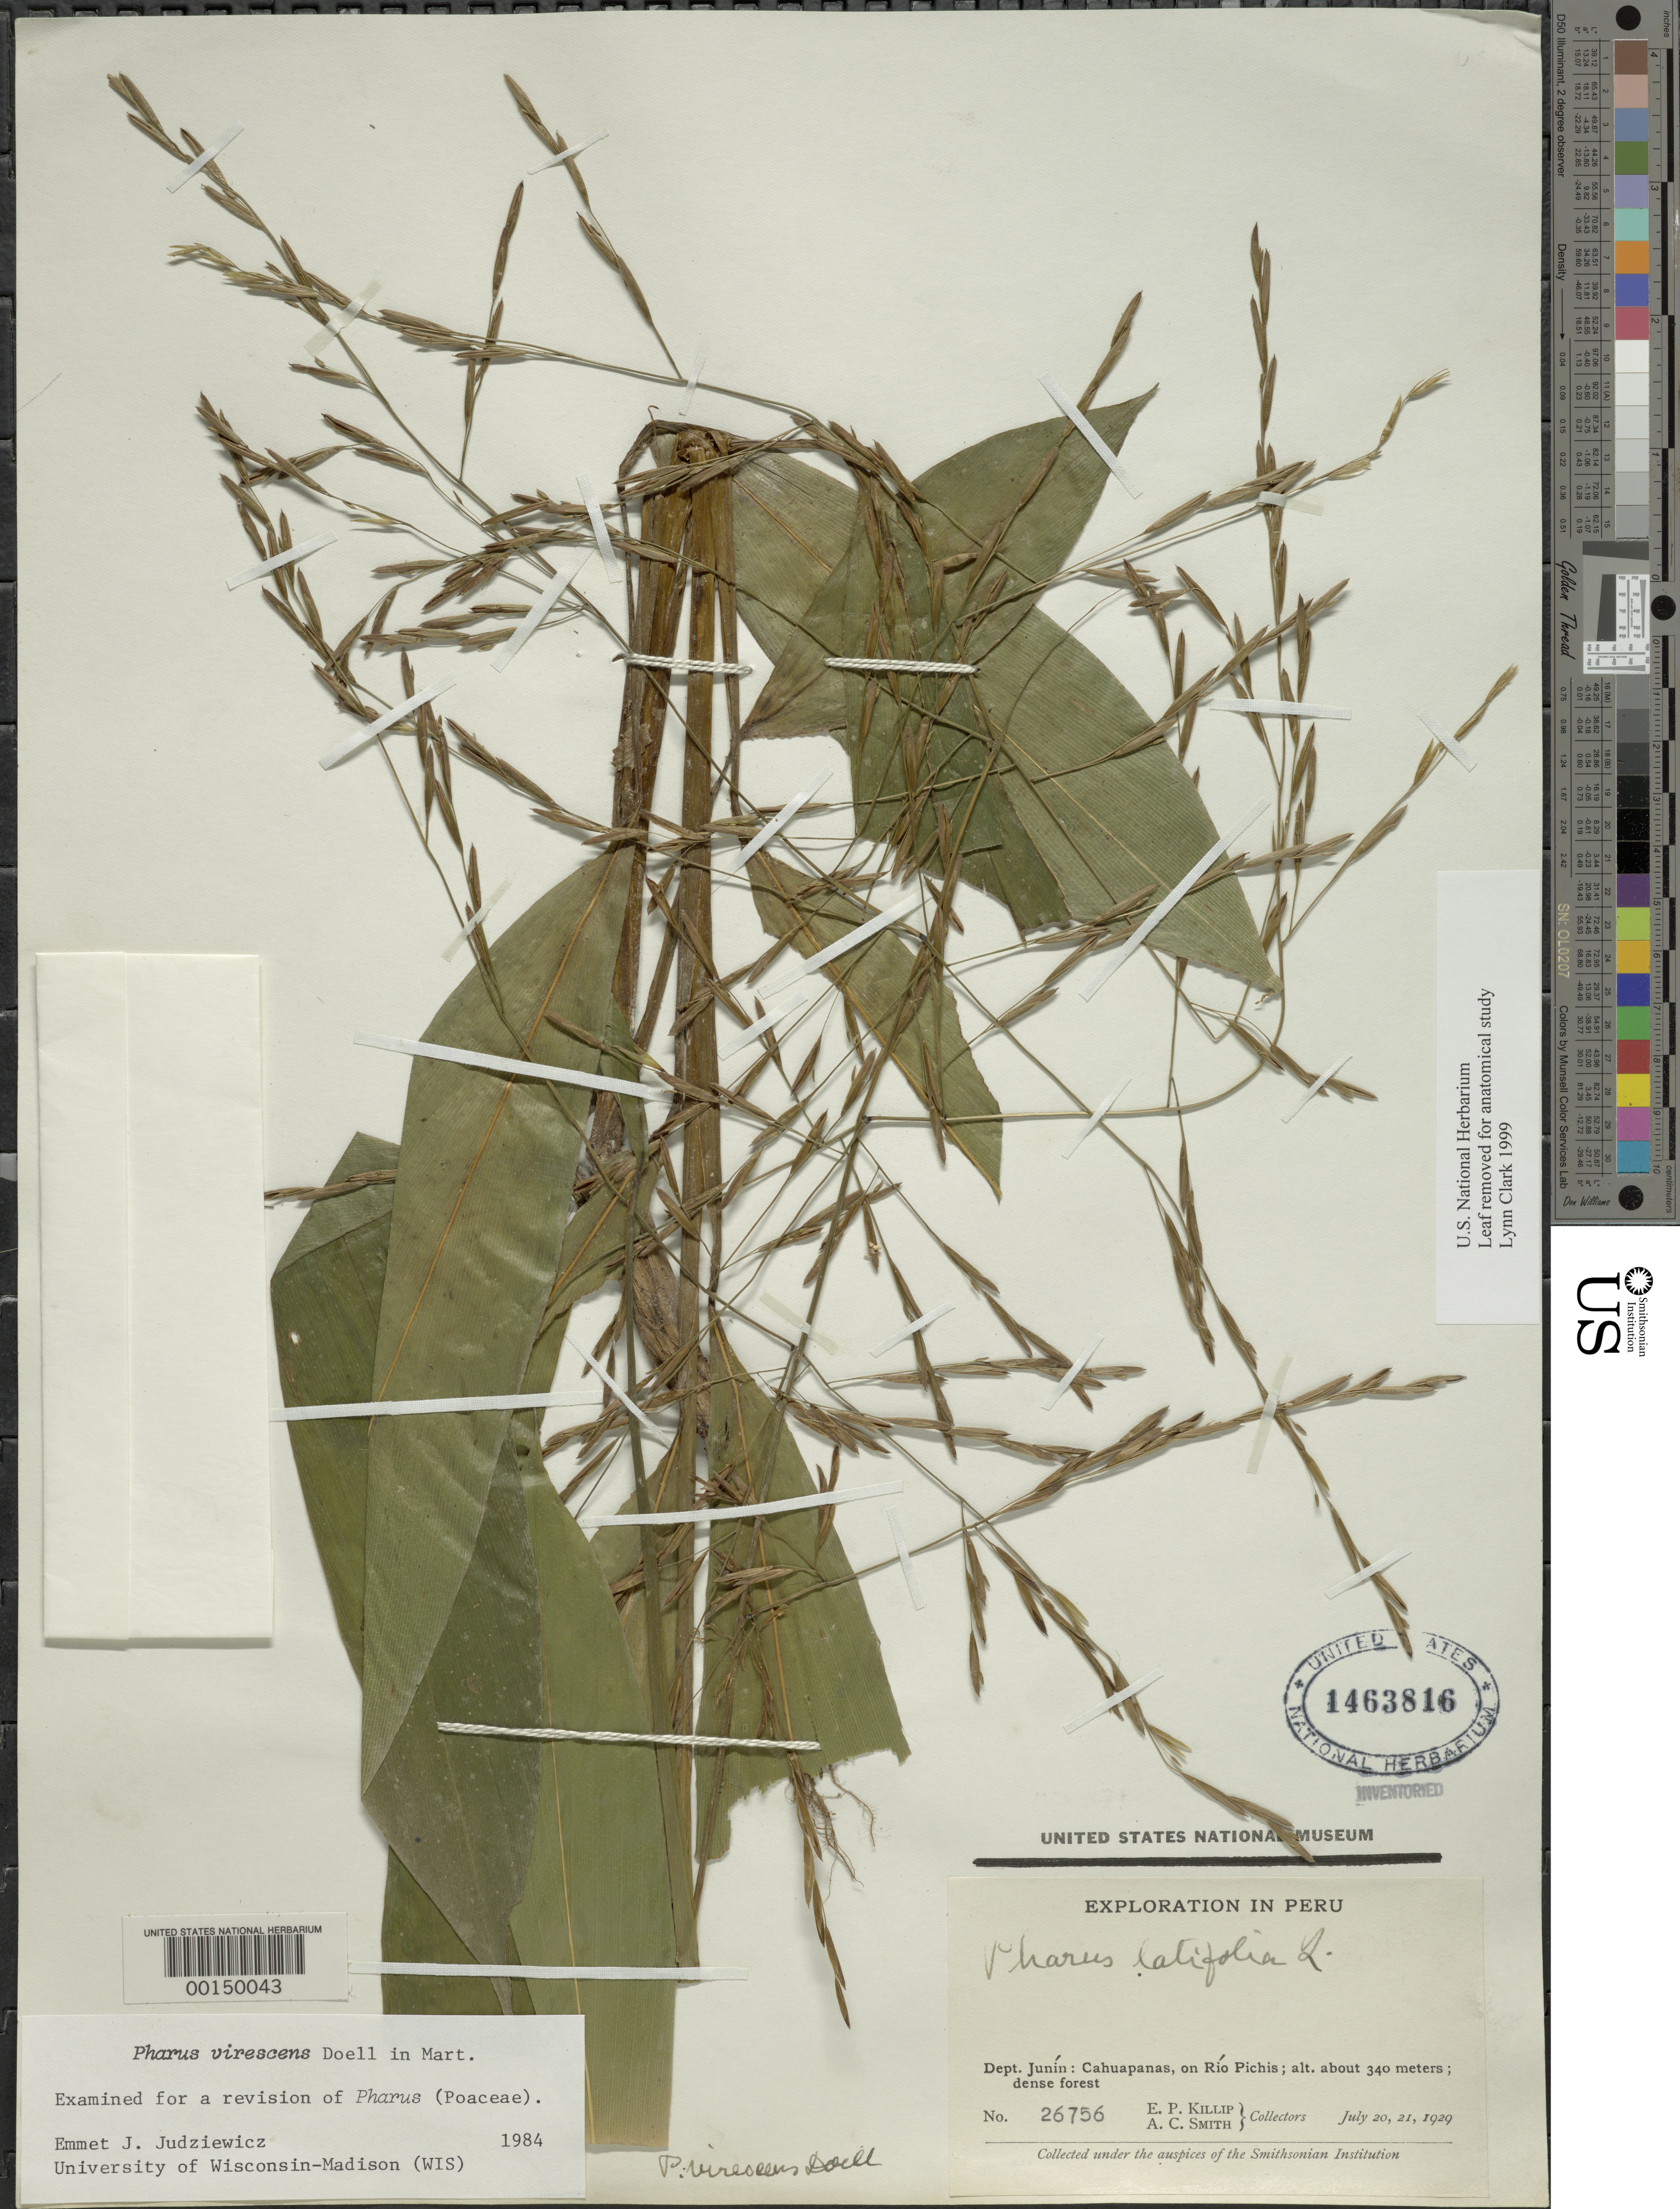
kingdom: Plantae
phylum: Tracheophyta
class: Liliopsida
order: Poales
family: Poaceae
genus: Pharus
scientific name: Pharus virescens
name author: Döll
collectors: E. P. Killip & A. C. Smith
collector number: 26756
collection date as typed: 20 Jul 1929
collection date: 1929-07-20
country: Peru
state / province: Junín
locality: Cahuapanas, rio pichis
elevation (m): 340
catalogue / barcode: US 1463816